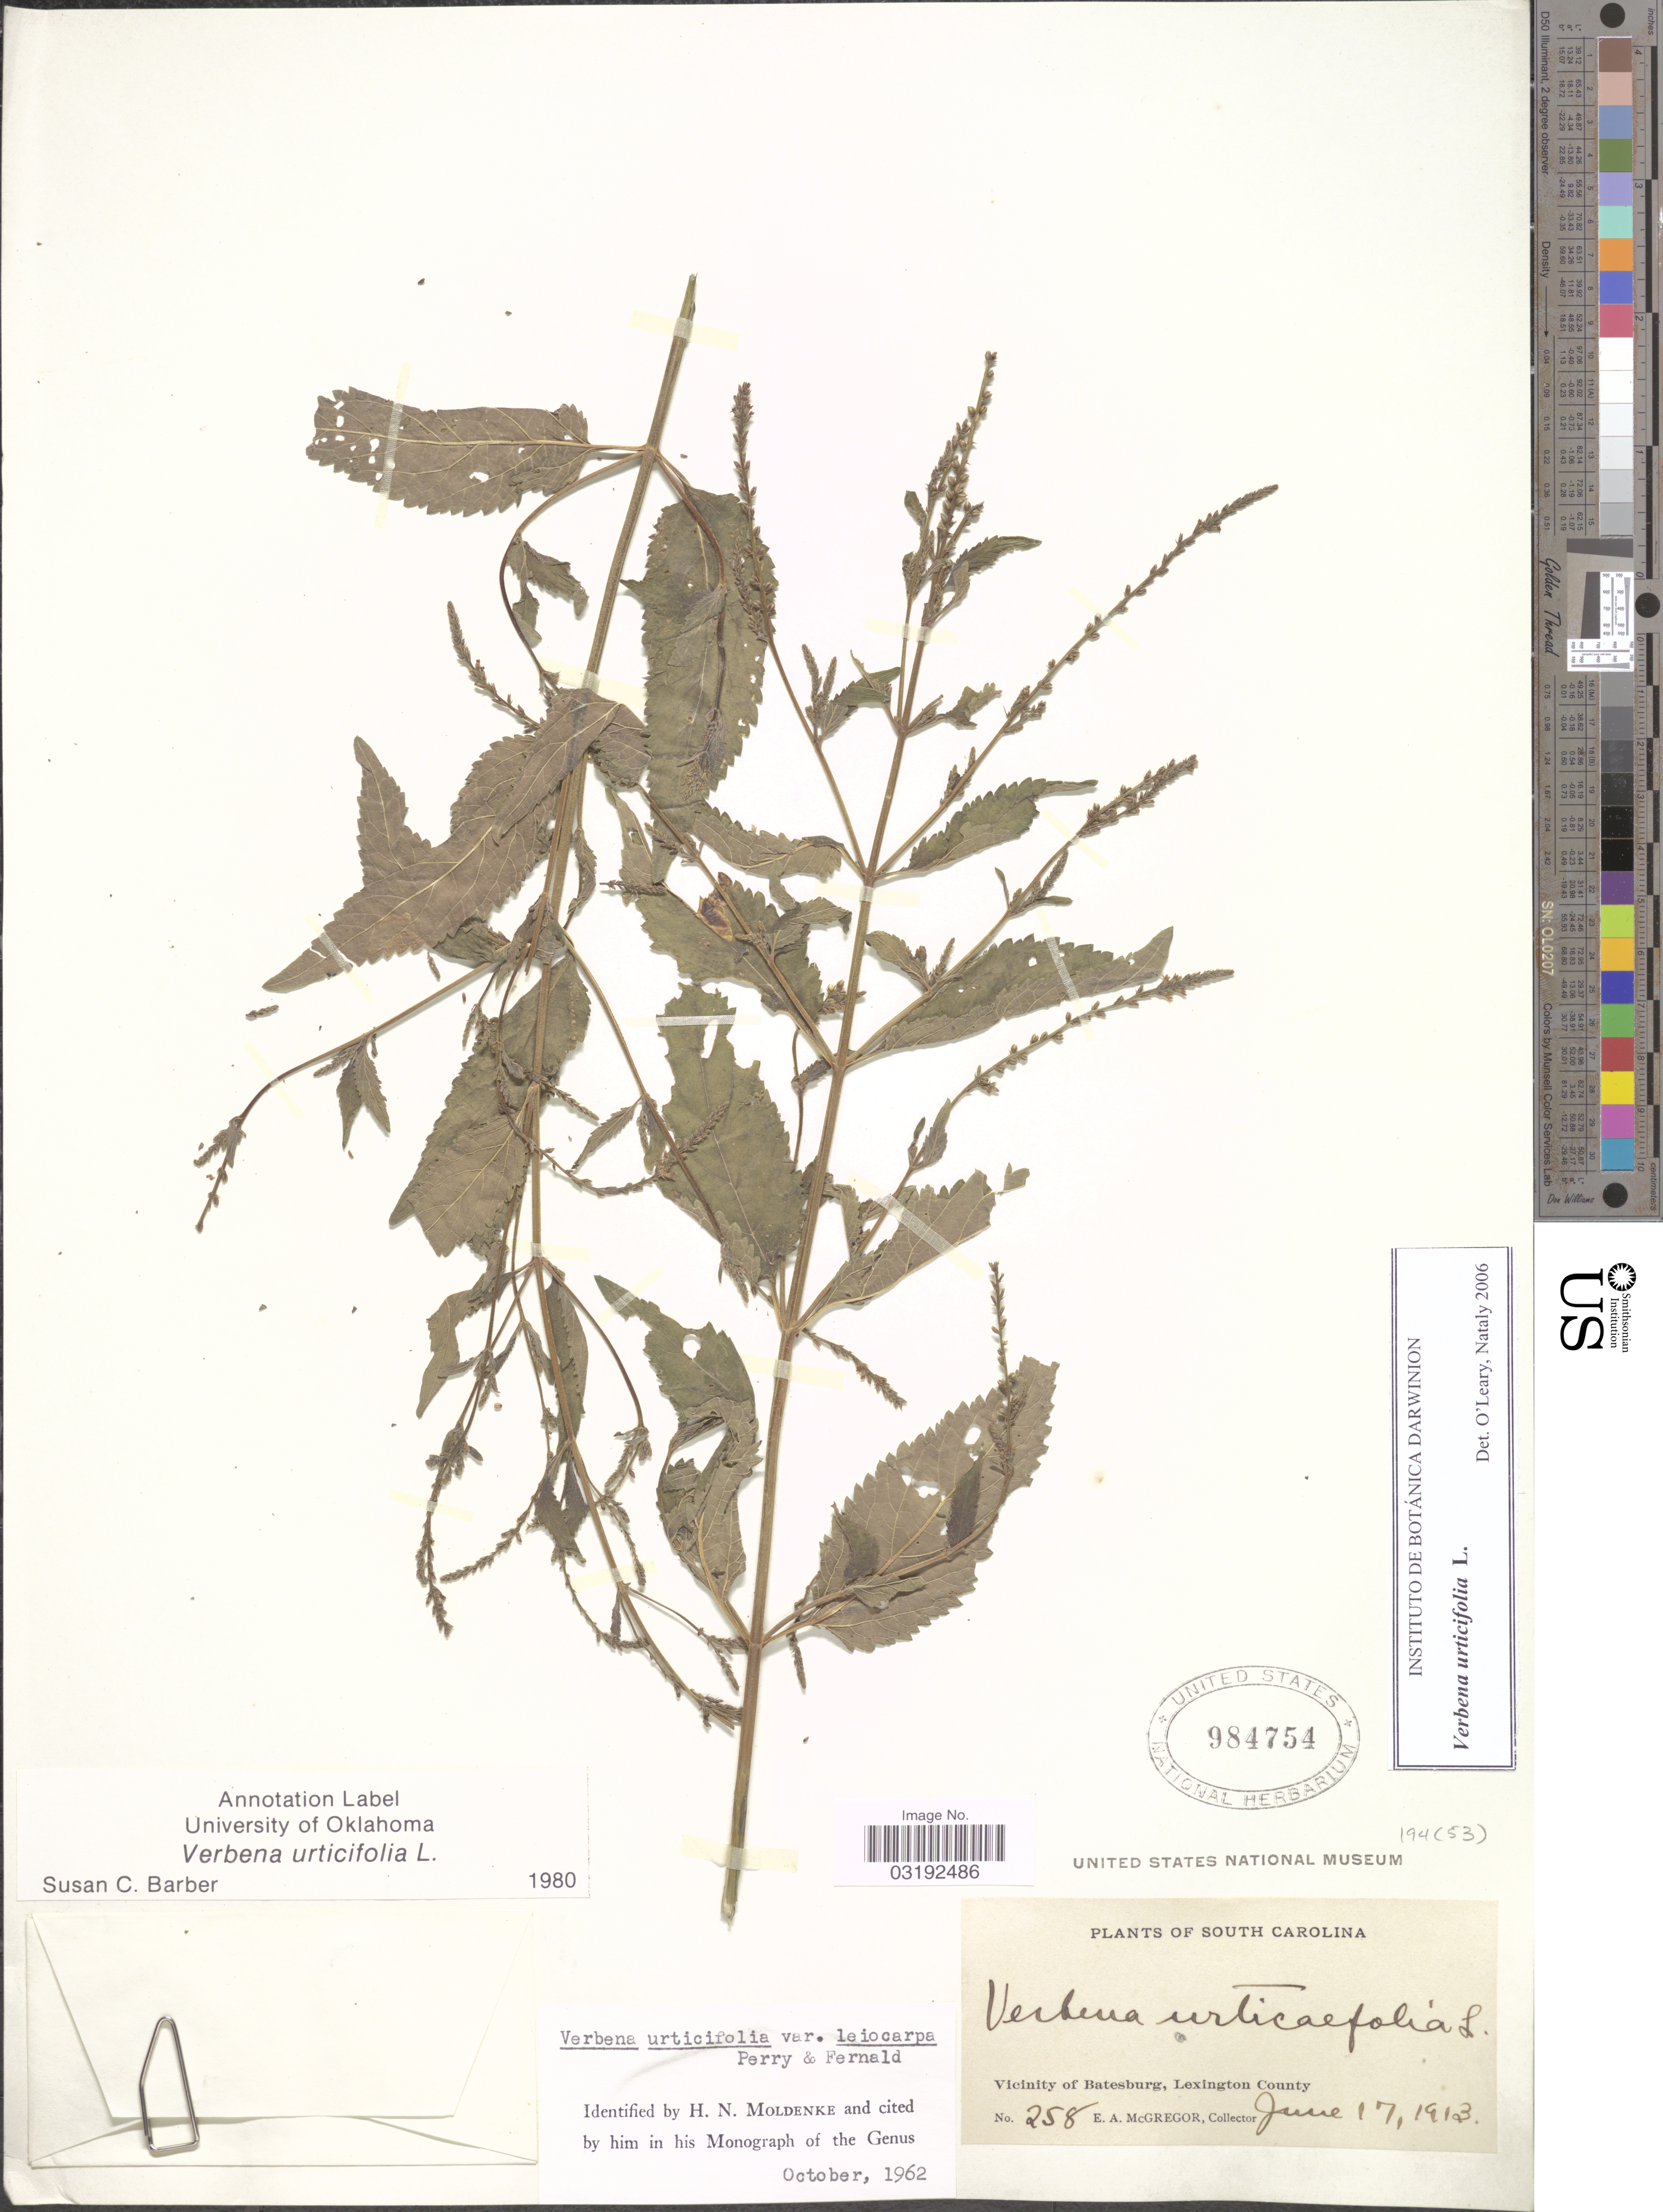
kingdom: Plantae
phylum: Tracheophyta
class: Magnoliopsida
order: Lamiales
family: Verbenaceae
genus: Verbena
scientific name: Verbena urticifolia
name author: L.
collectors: E. A. McGregor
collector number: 258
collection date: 1913-06-17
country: United States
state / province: South Carolina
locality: Vicinity of Batesburg, Lexington County.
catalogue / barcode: US 984754